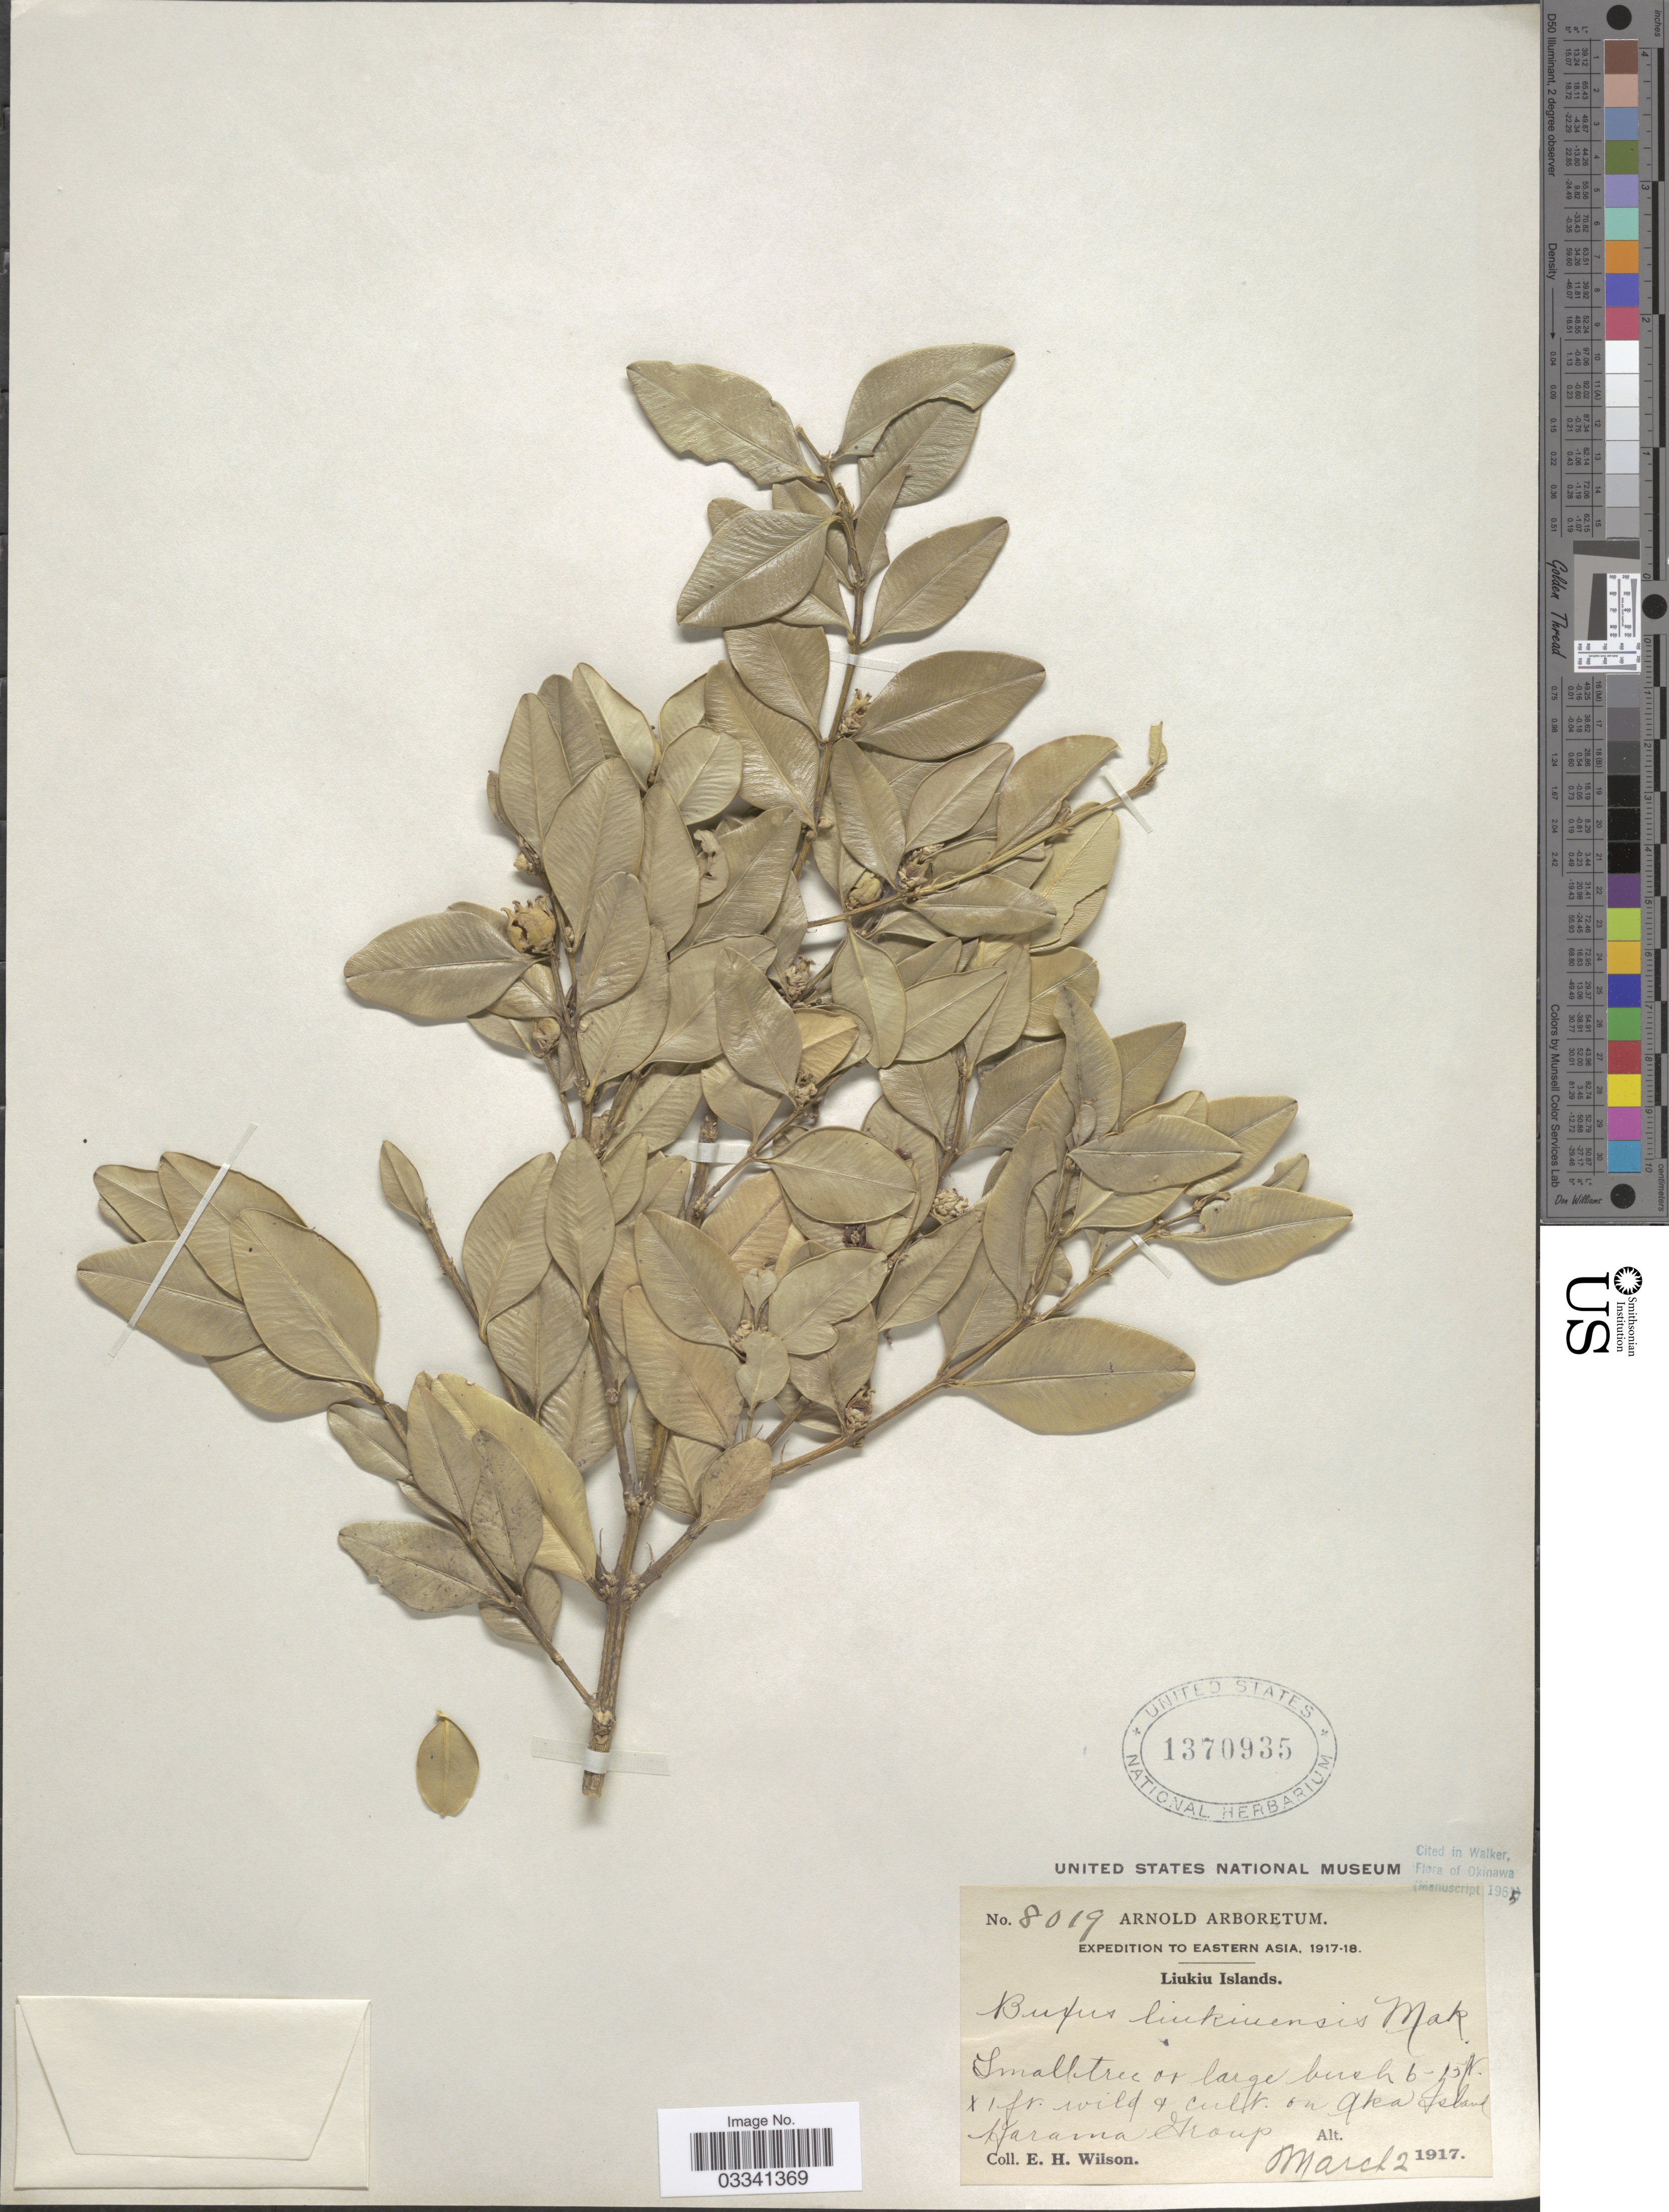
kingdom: Plantae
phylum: Tracheophyta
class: Magnoliopsida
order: Buxales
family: Buxaceae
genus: Buxus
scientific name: Buxus liukiuensis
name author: Makino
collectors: E. Wilson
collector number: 8019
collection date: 1917-03-02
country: Japan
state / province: Okinawa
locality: Eastern Asia. Liukiu Islands. Aka Island, Karama Group.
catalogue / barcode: US 1370935